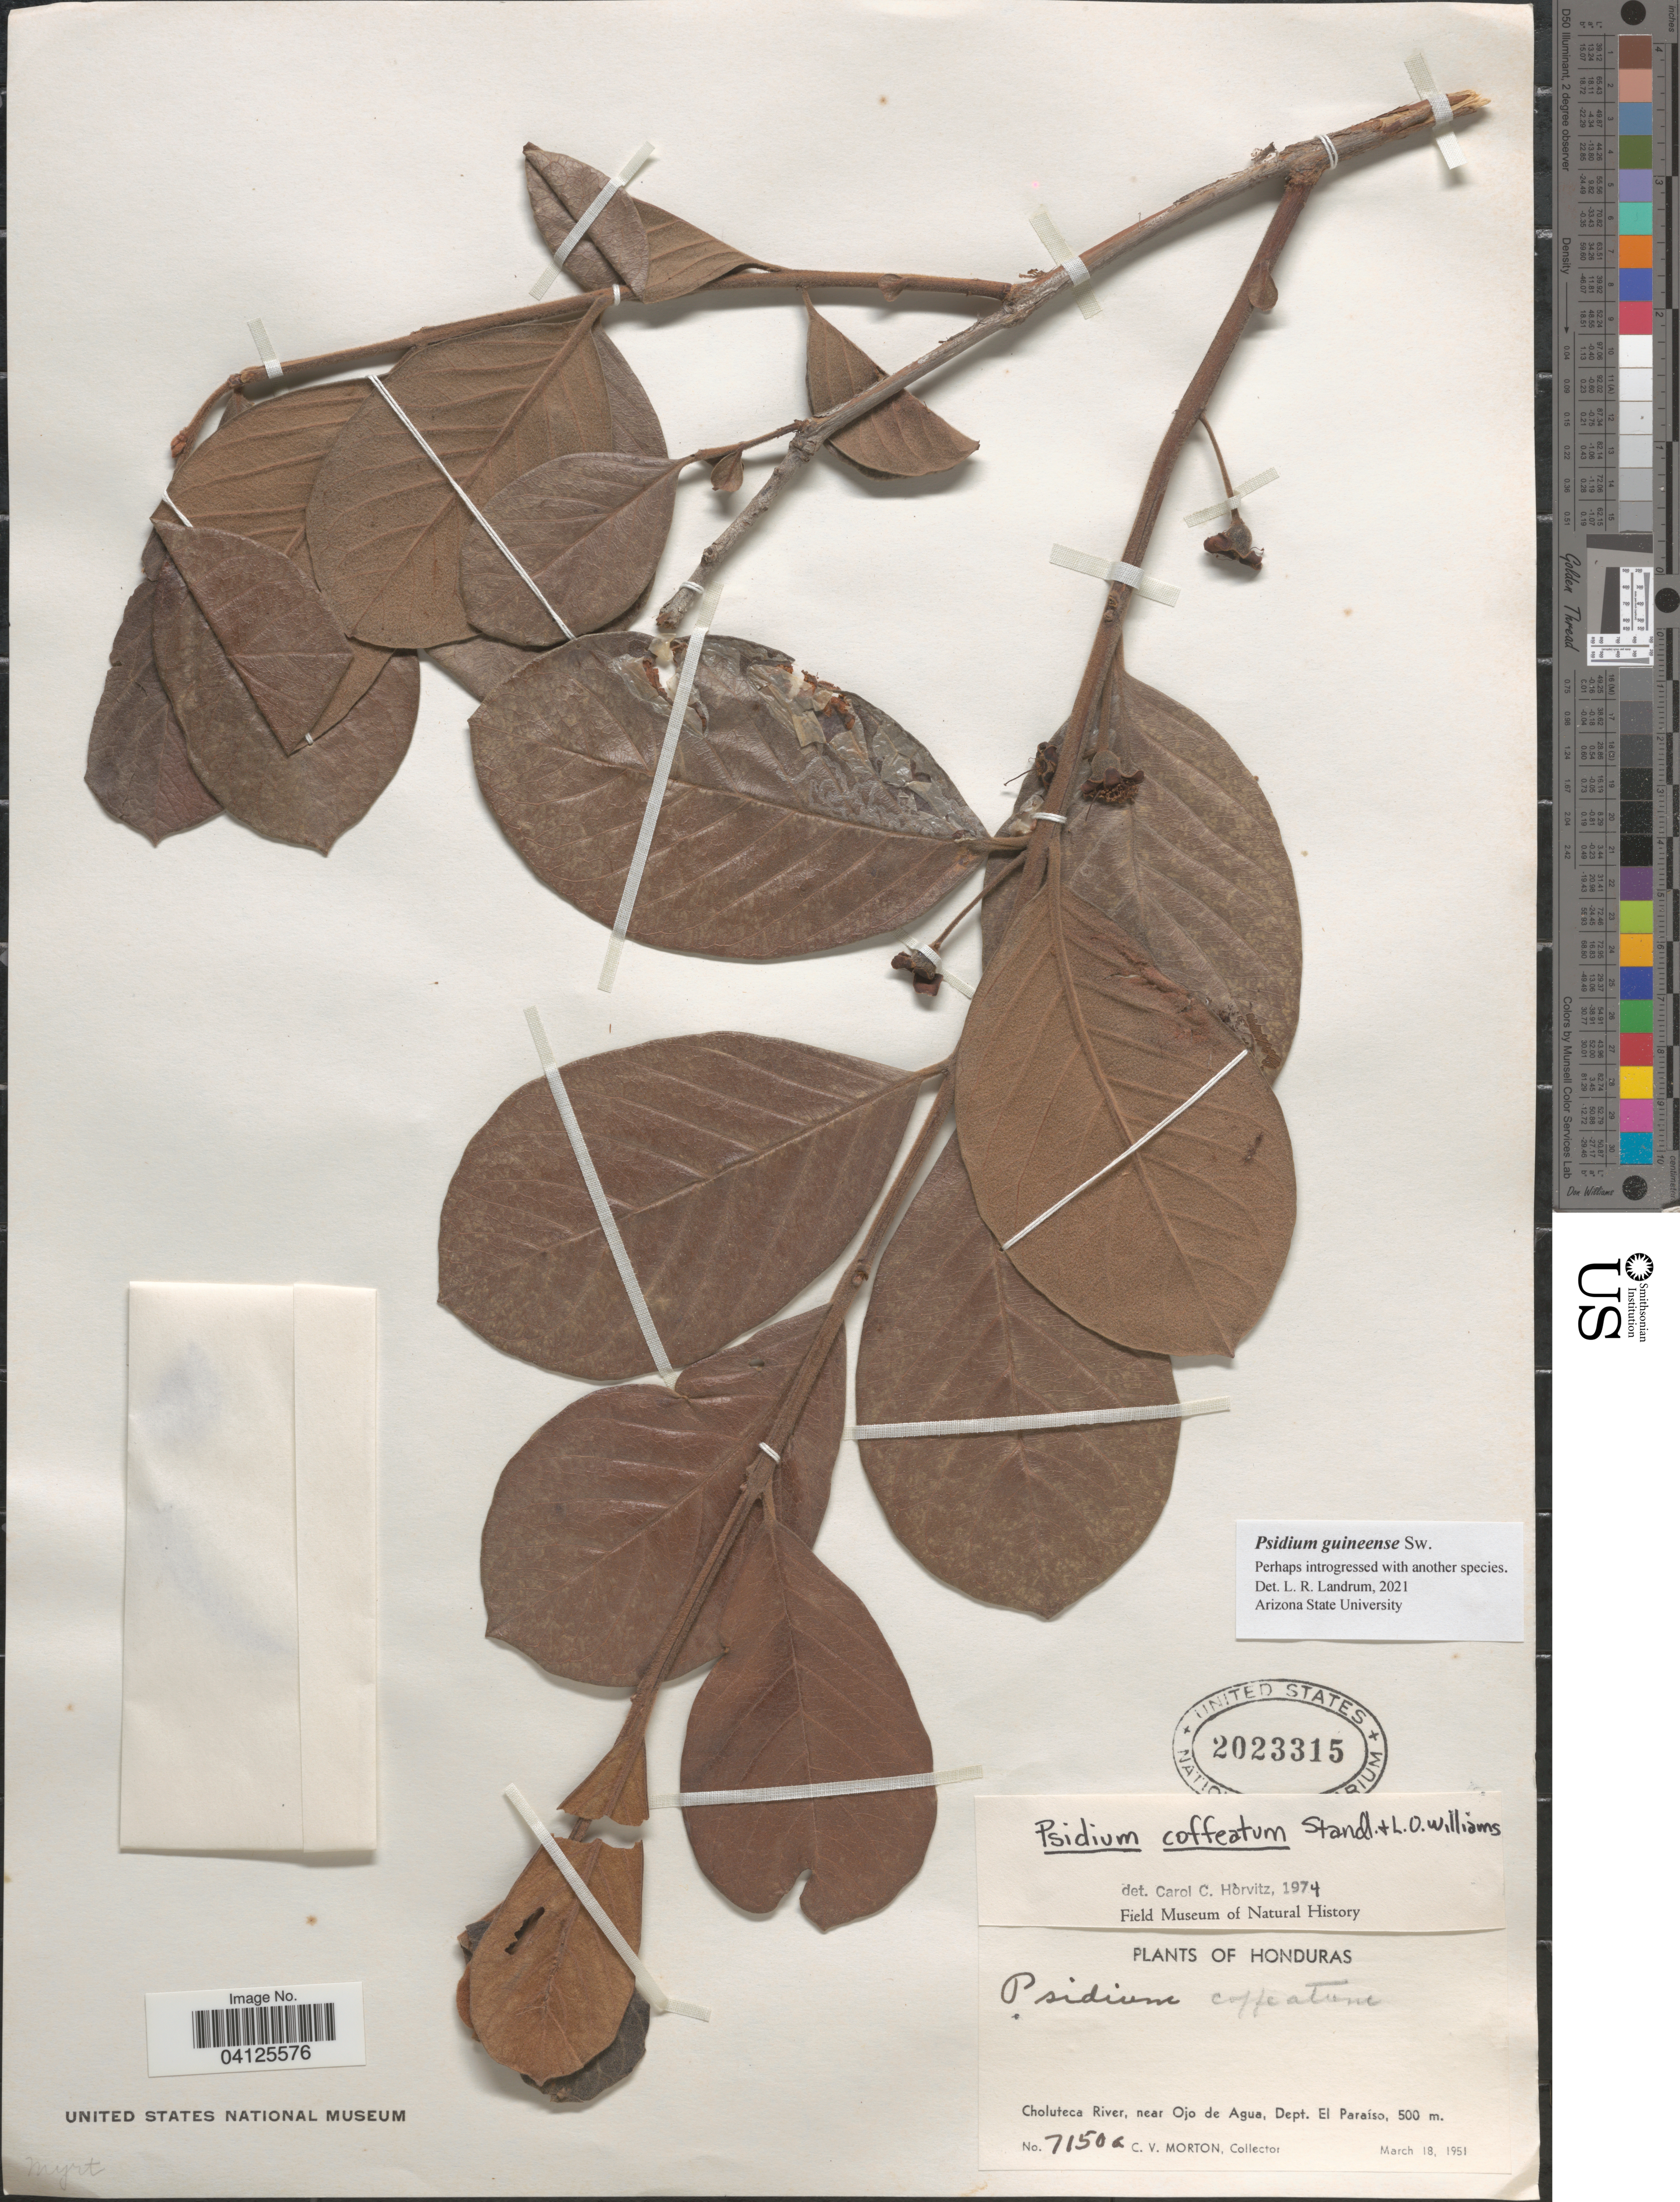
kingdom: Plantae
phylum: Tracheophyta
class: Magnoliopsida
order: Myrtales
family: Myrtaceae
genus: Psidium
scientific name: Psidium guineense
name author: Sw.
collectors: C. V. Morton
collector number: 7150a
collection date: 1951-03-18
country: Honduras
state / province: El Paraiso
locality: Choluteca River, near Ojo de Agua, Dept. El Paraíso.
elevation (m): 500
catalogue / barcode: US 2023315